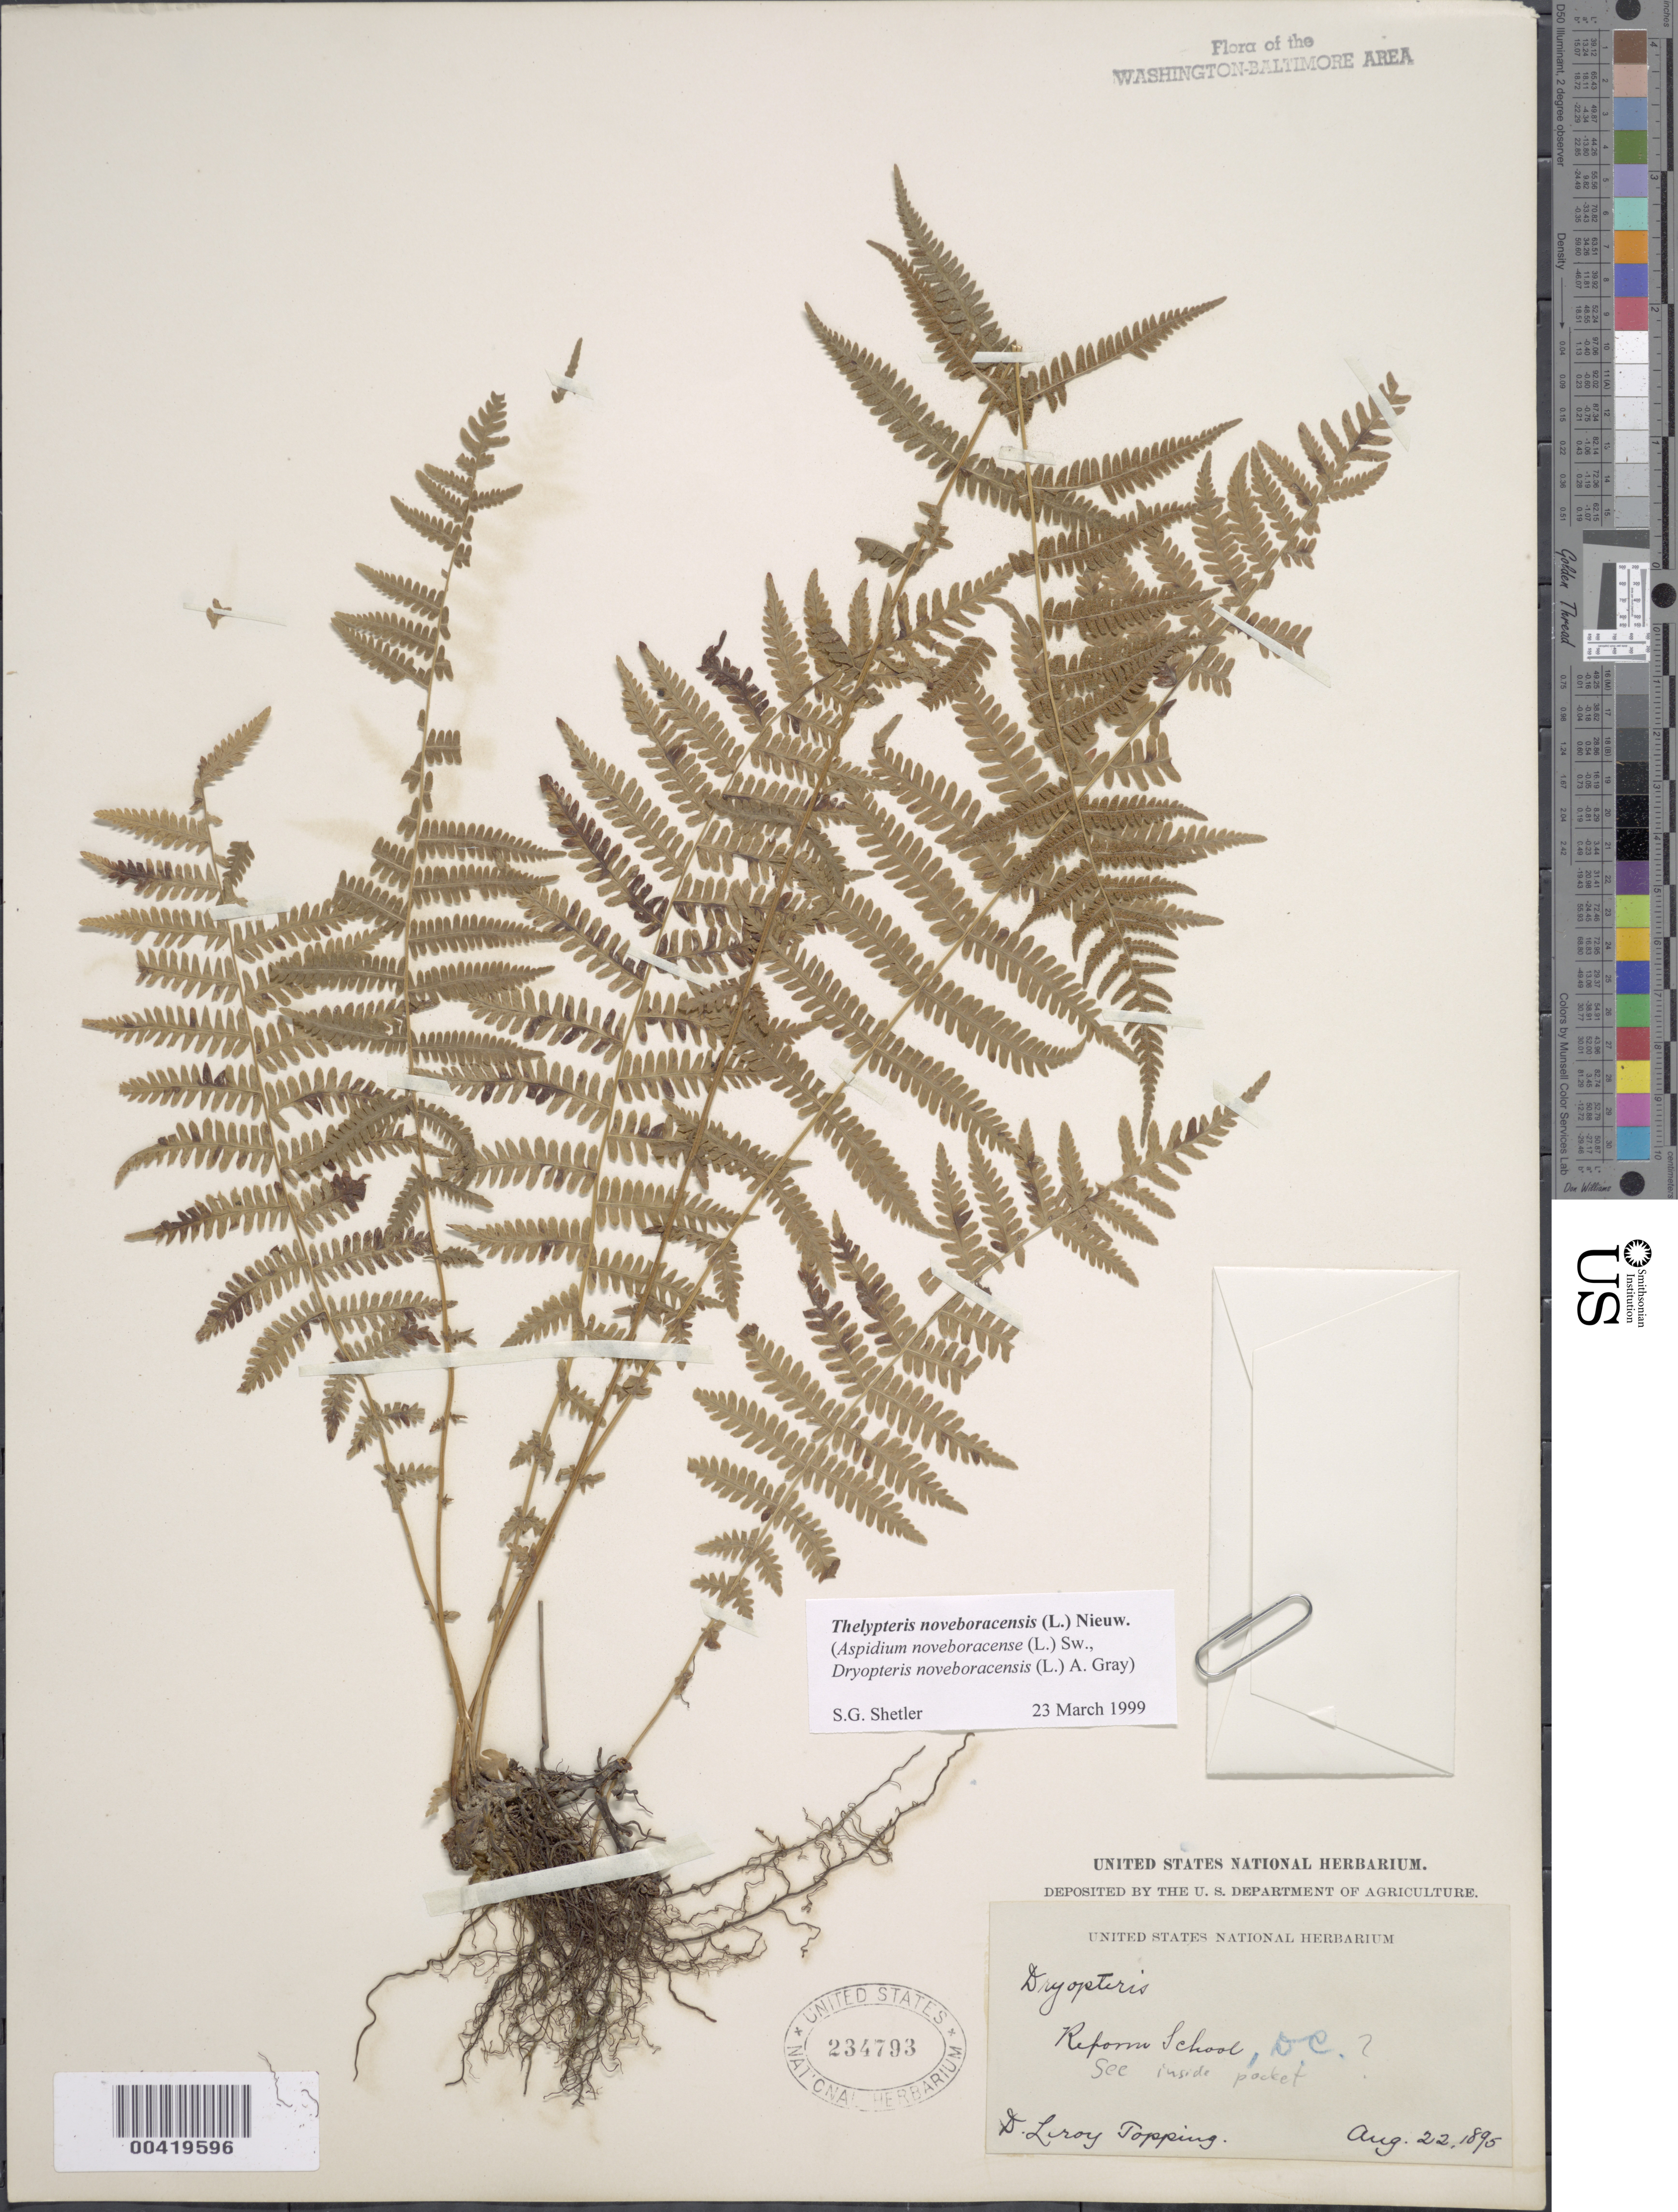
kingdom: Plantae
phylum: Tracheophyta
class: Polypodiopsida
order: Polypodiales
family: Thelypteridaceae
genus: Parathelypteris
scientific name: Parathelypteris noveboracensis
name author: (L.) Ching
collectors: D. L. Topping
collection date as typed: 22 Aug 1895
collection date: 1895-08-22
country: United States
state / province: District of Columbia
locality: Reform School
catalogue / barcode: US 234793